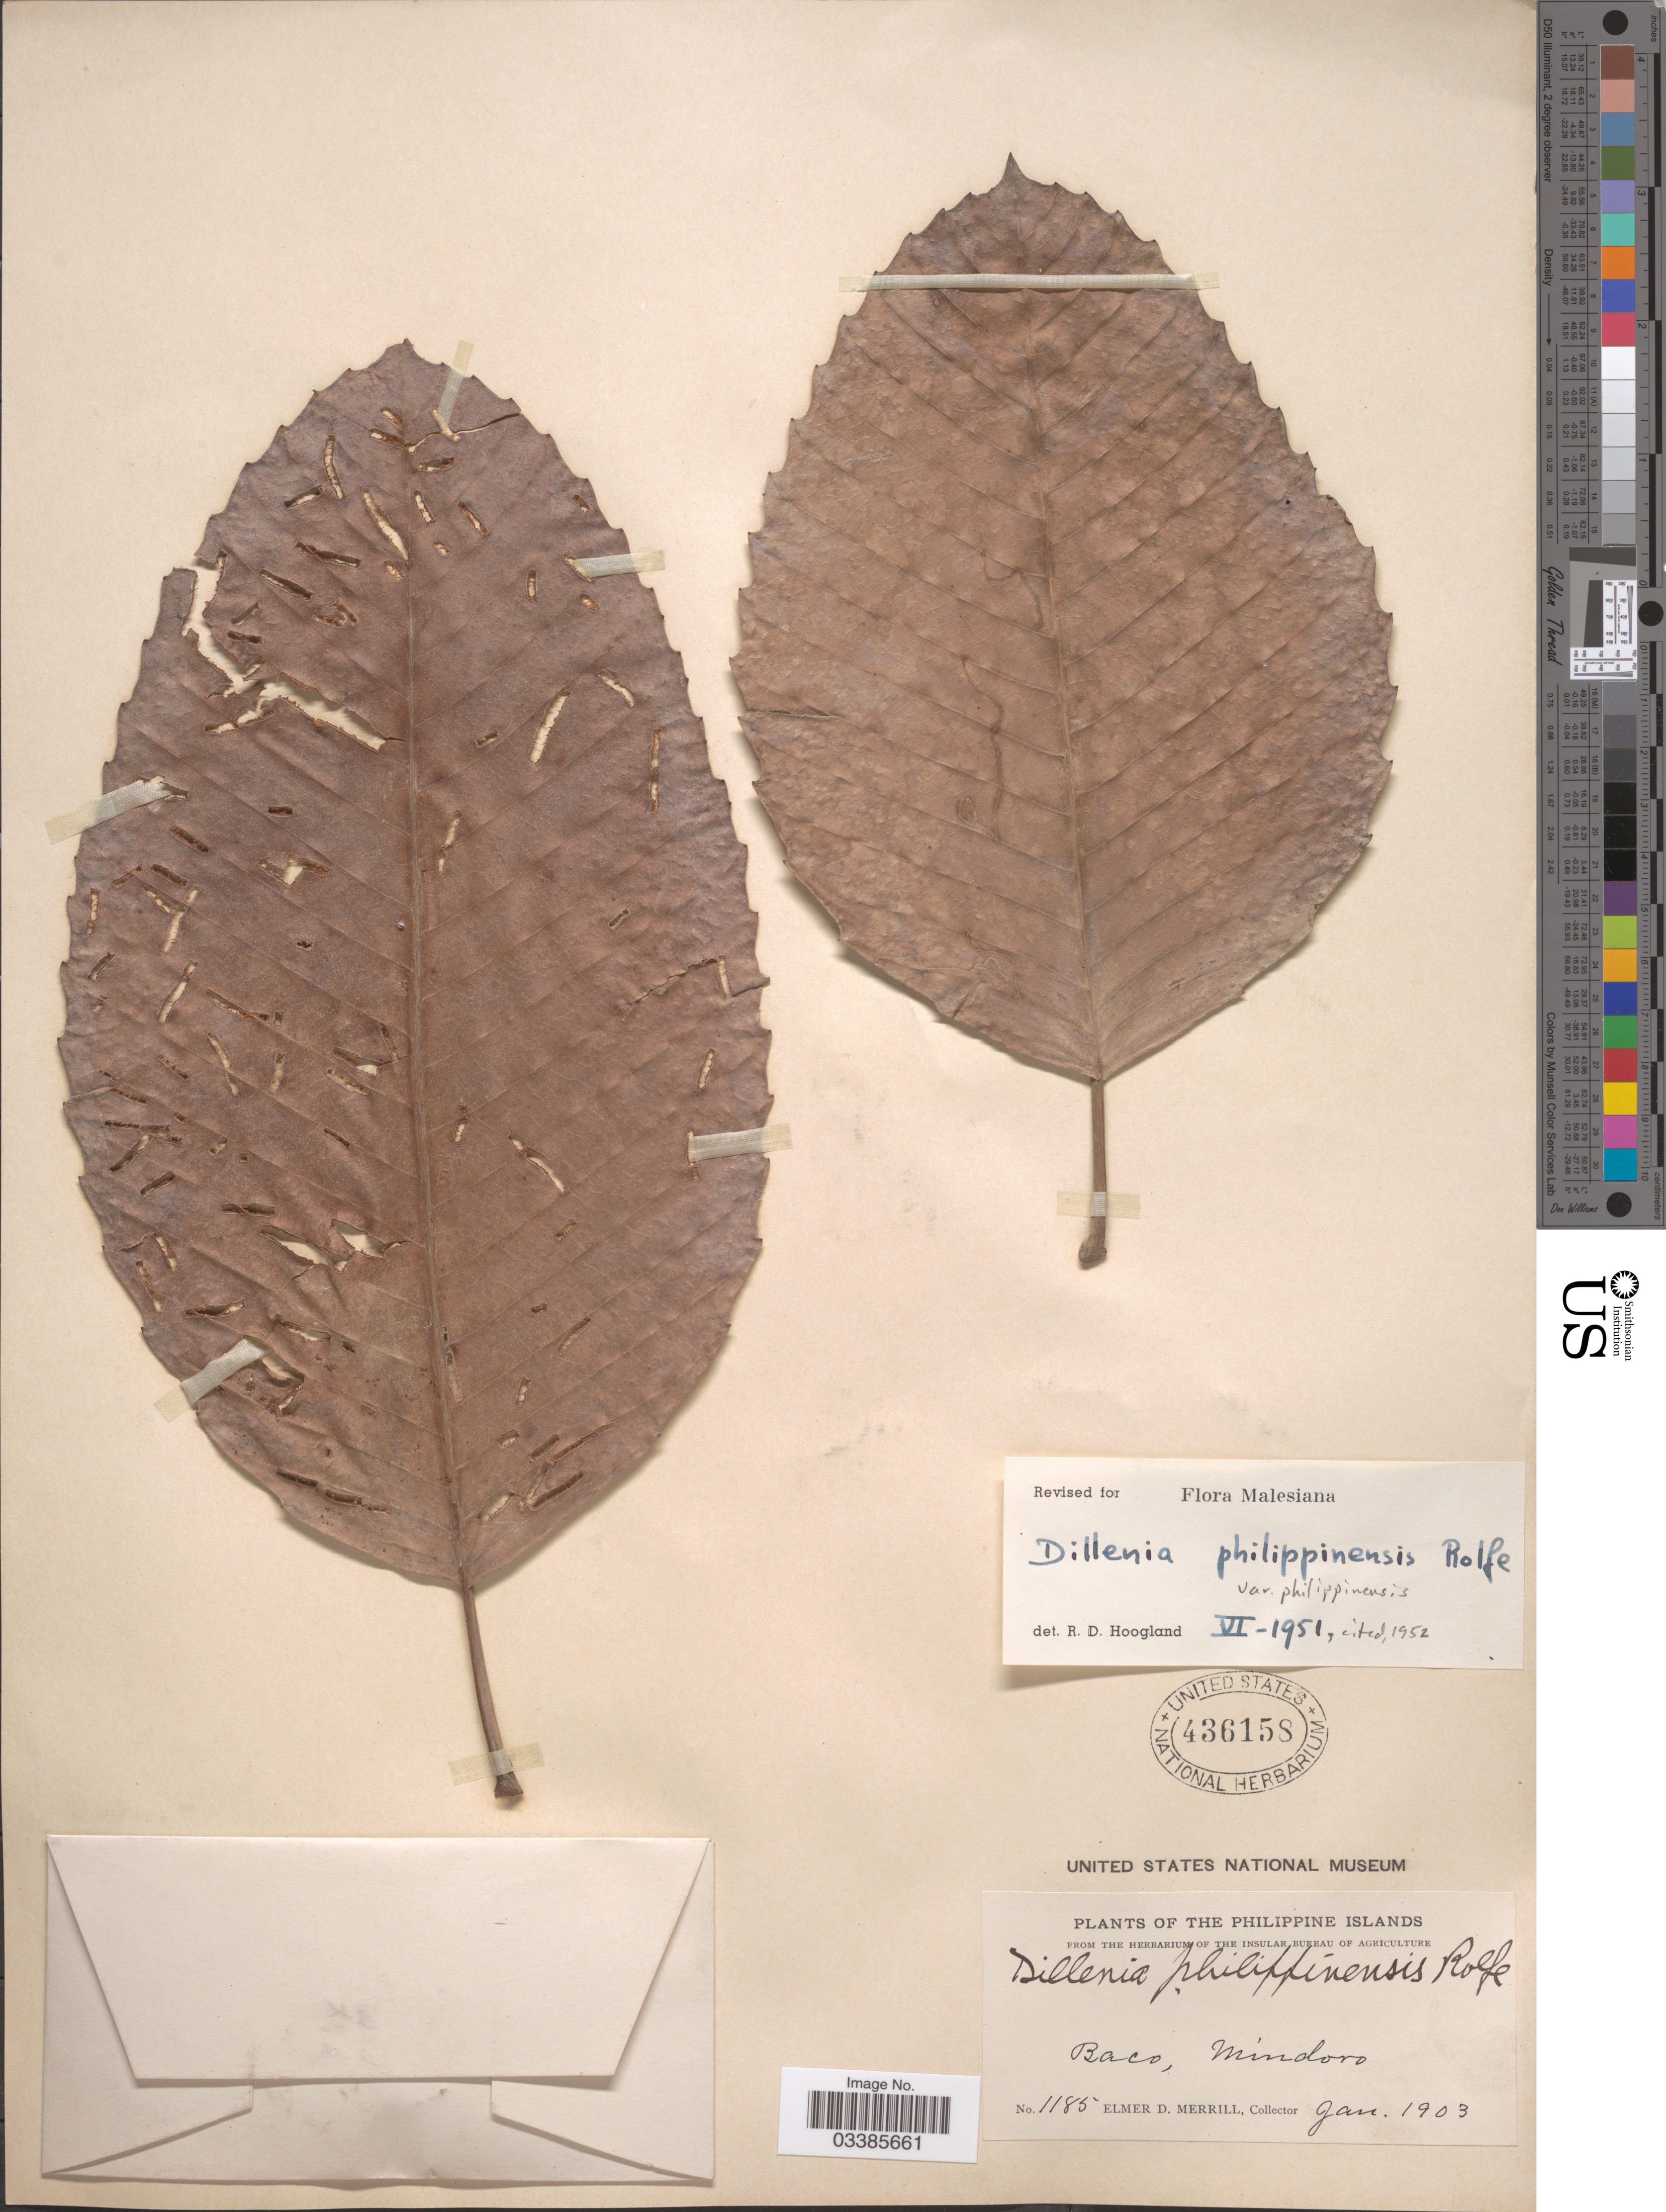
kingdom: Plantae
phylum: Tracheophyta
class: Magnoliopsida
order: Dilleniales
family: Dilleniaceae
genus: Dillenia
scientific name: Dillenia philippinensis var. philippinensis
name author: Rolfe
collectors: E. D. Merrill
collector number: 1185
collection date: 1903-01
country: Philippines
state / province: Mimaropa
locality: Baco, Mindoro.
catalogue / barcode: US 436158